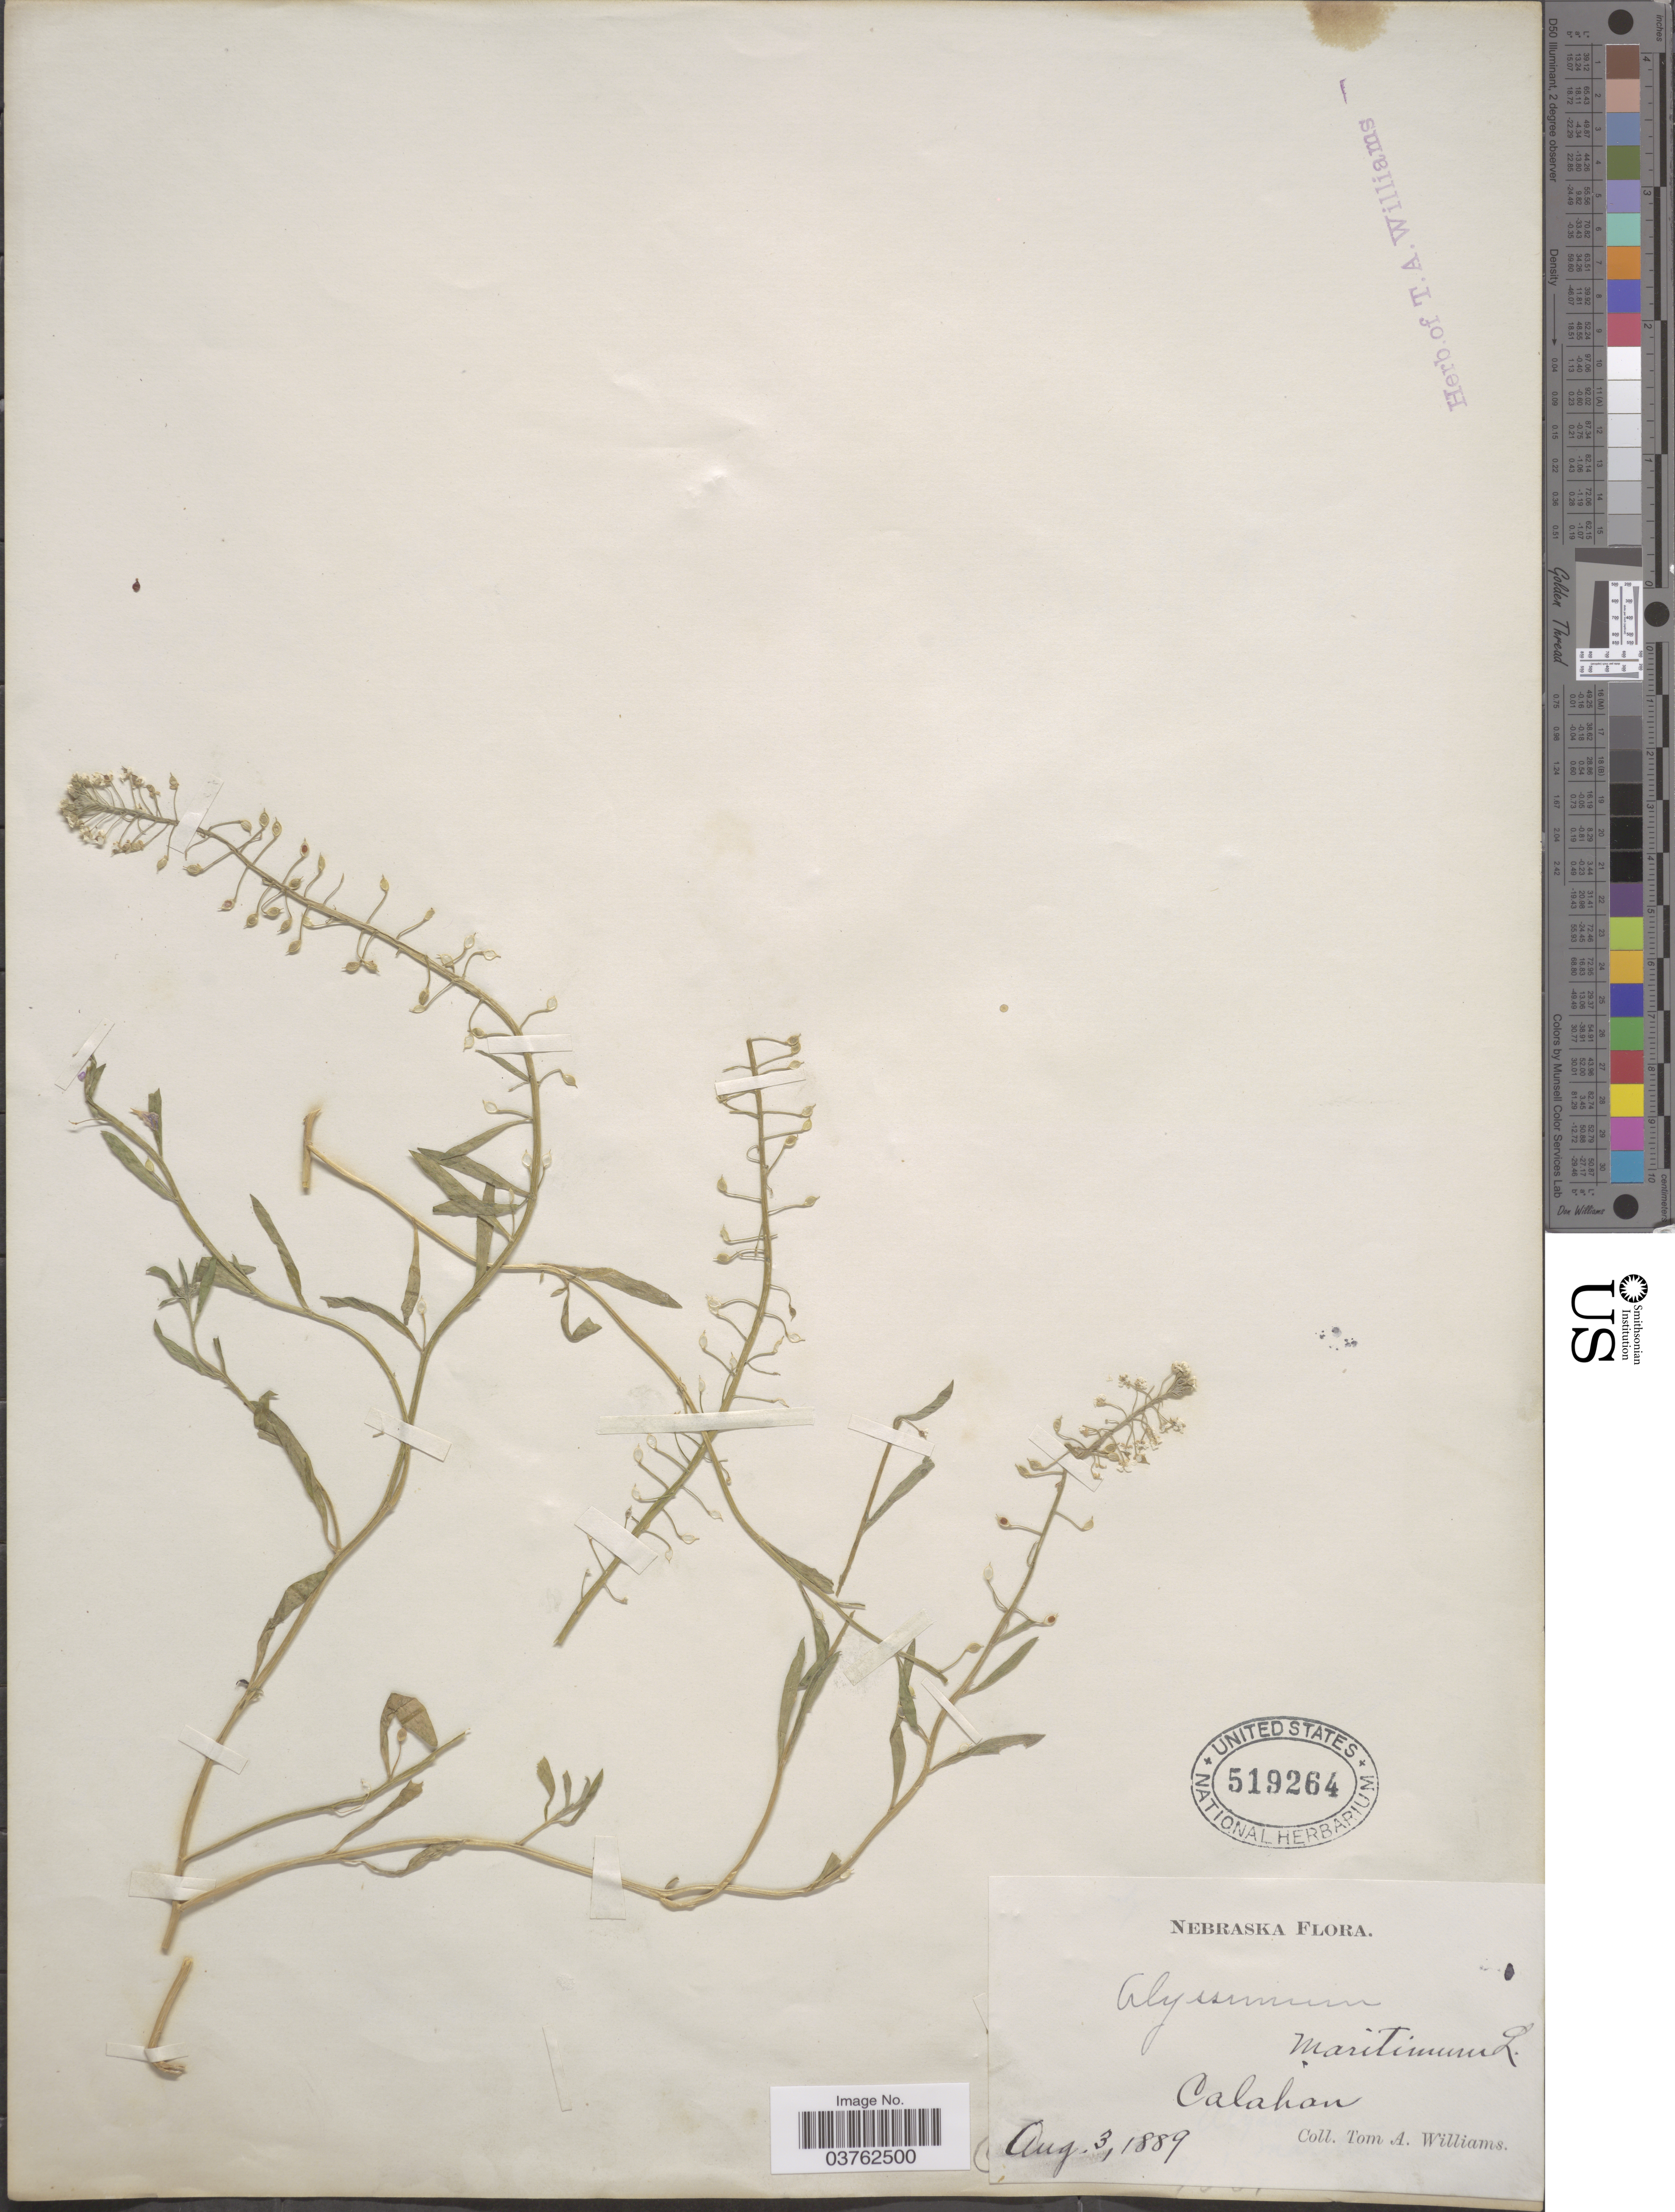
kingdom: Plantae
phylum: Tracheophyta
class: Magnoliopsida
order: Brassicales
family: Brassicaceae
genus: Lobularia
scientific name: Lobularia maritima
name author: (L.) Desv.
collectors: T. Williams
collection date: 1889-08-03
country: United States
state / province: Nebraska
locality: Calahan.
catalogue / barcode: US 519264